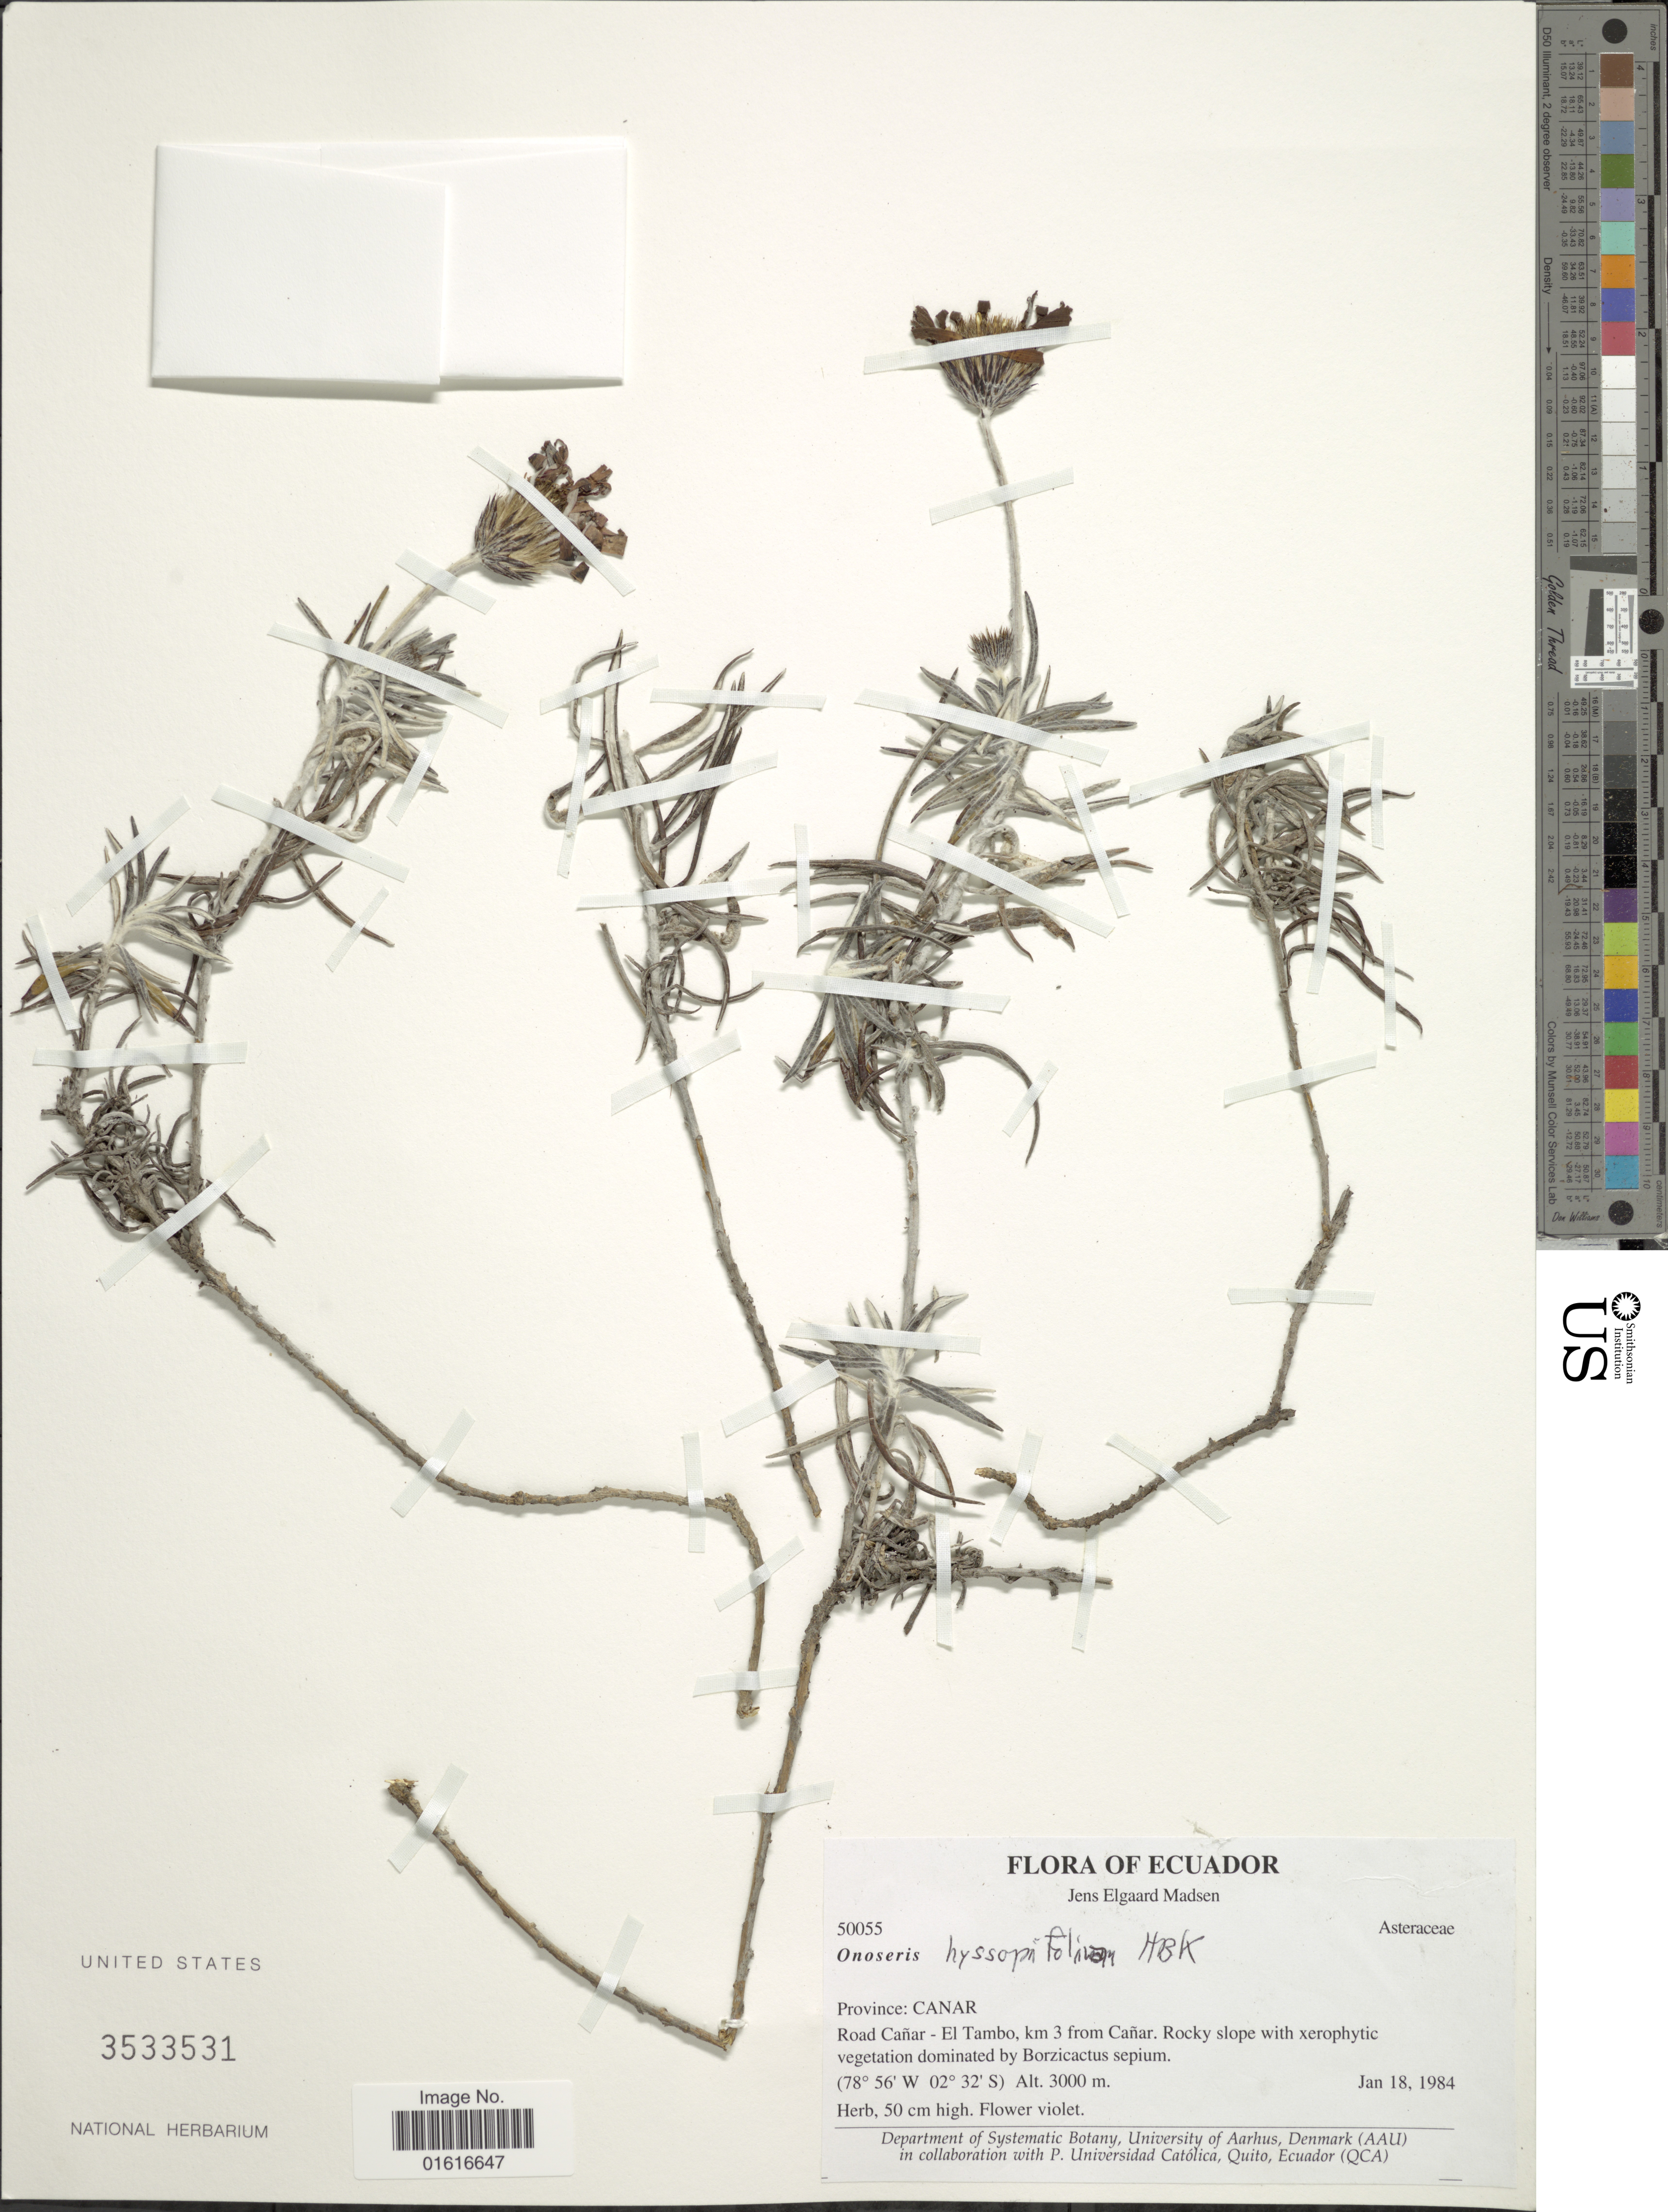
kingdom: Plantae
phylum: Tracheophyta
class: Magnoliopsida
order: Asterales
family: Asteraceae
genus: Onoseris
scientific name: Onoseris hyssopifolia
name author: Kunth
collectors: J. E. Madsen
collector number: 50055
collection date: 1984-01-18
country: Ecuador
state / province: Cañar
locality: Road Canar - El Tambo, km 3 from Canar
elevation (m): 3000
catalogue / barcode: US 3533531